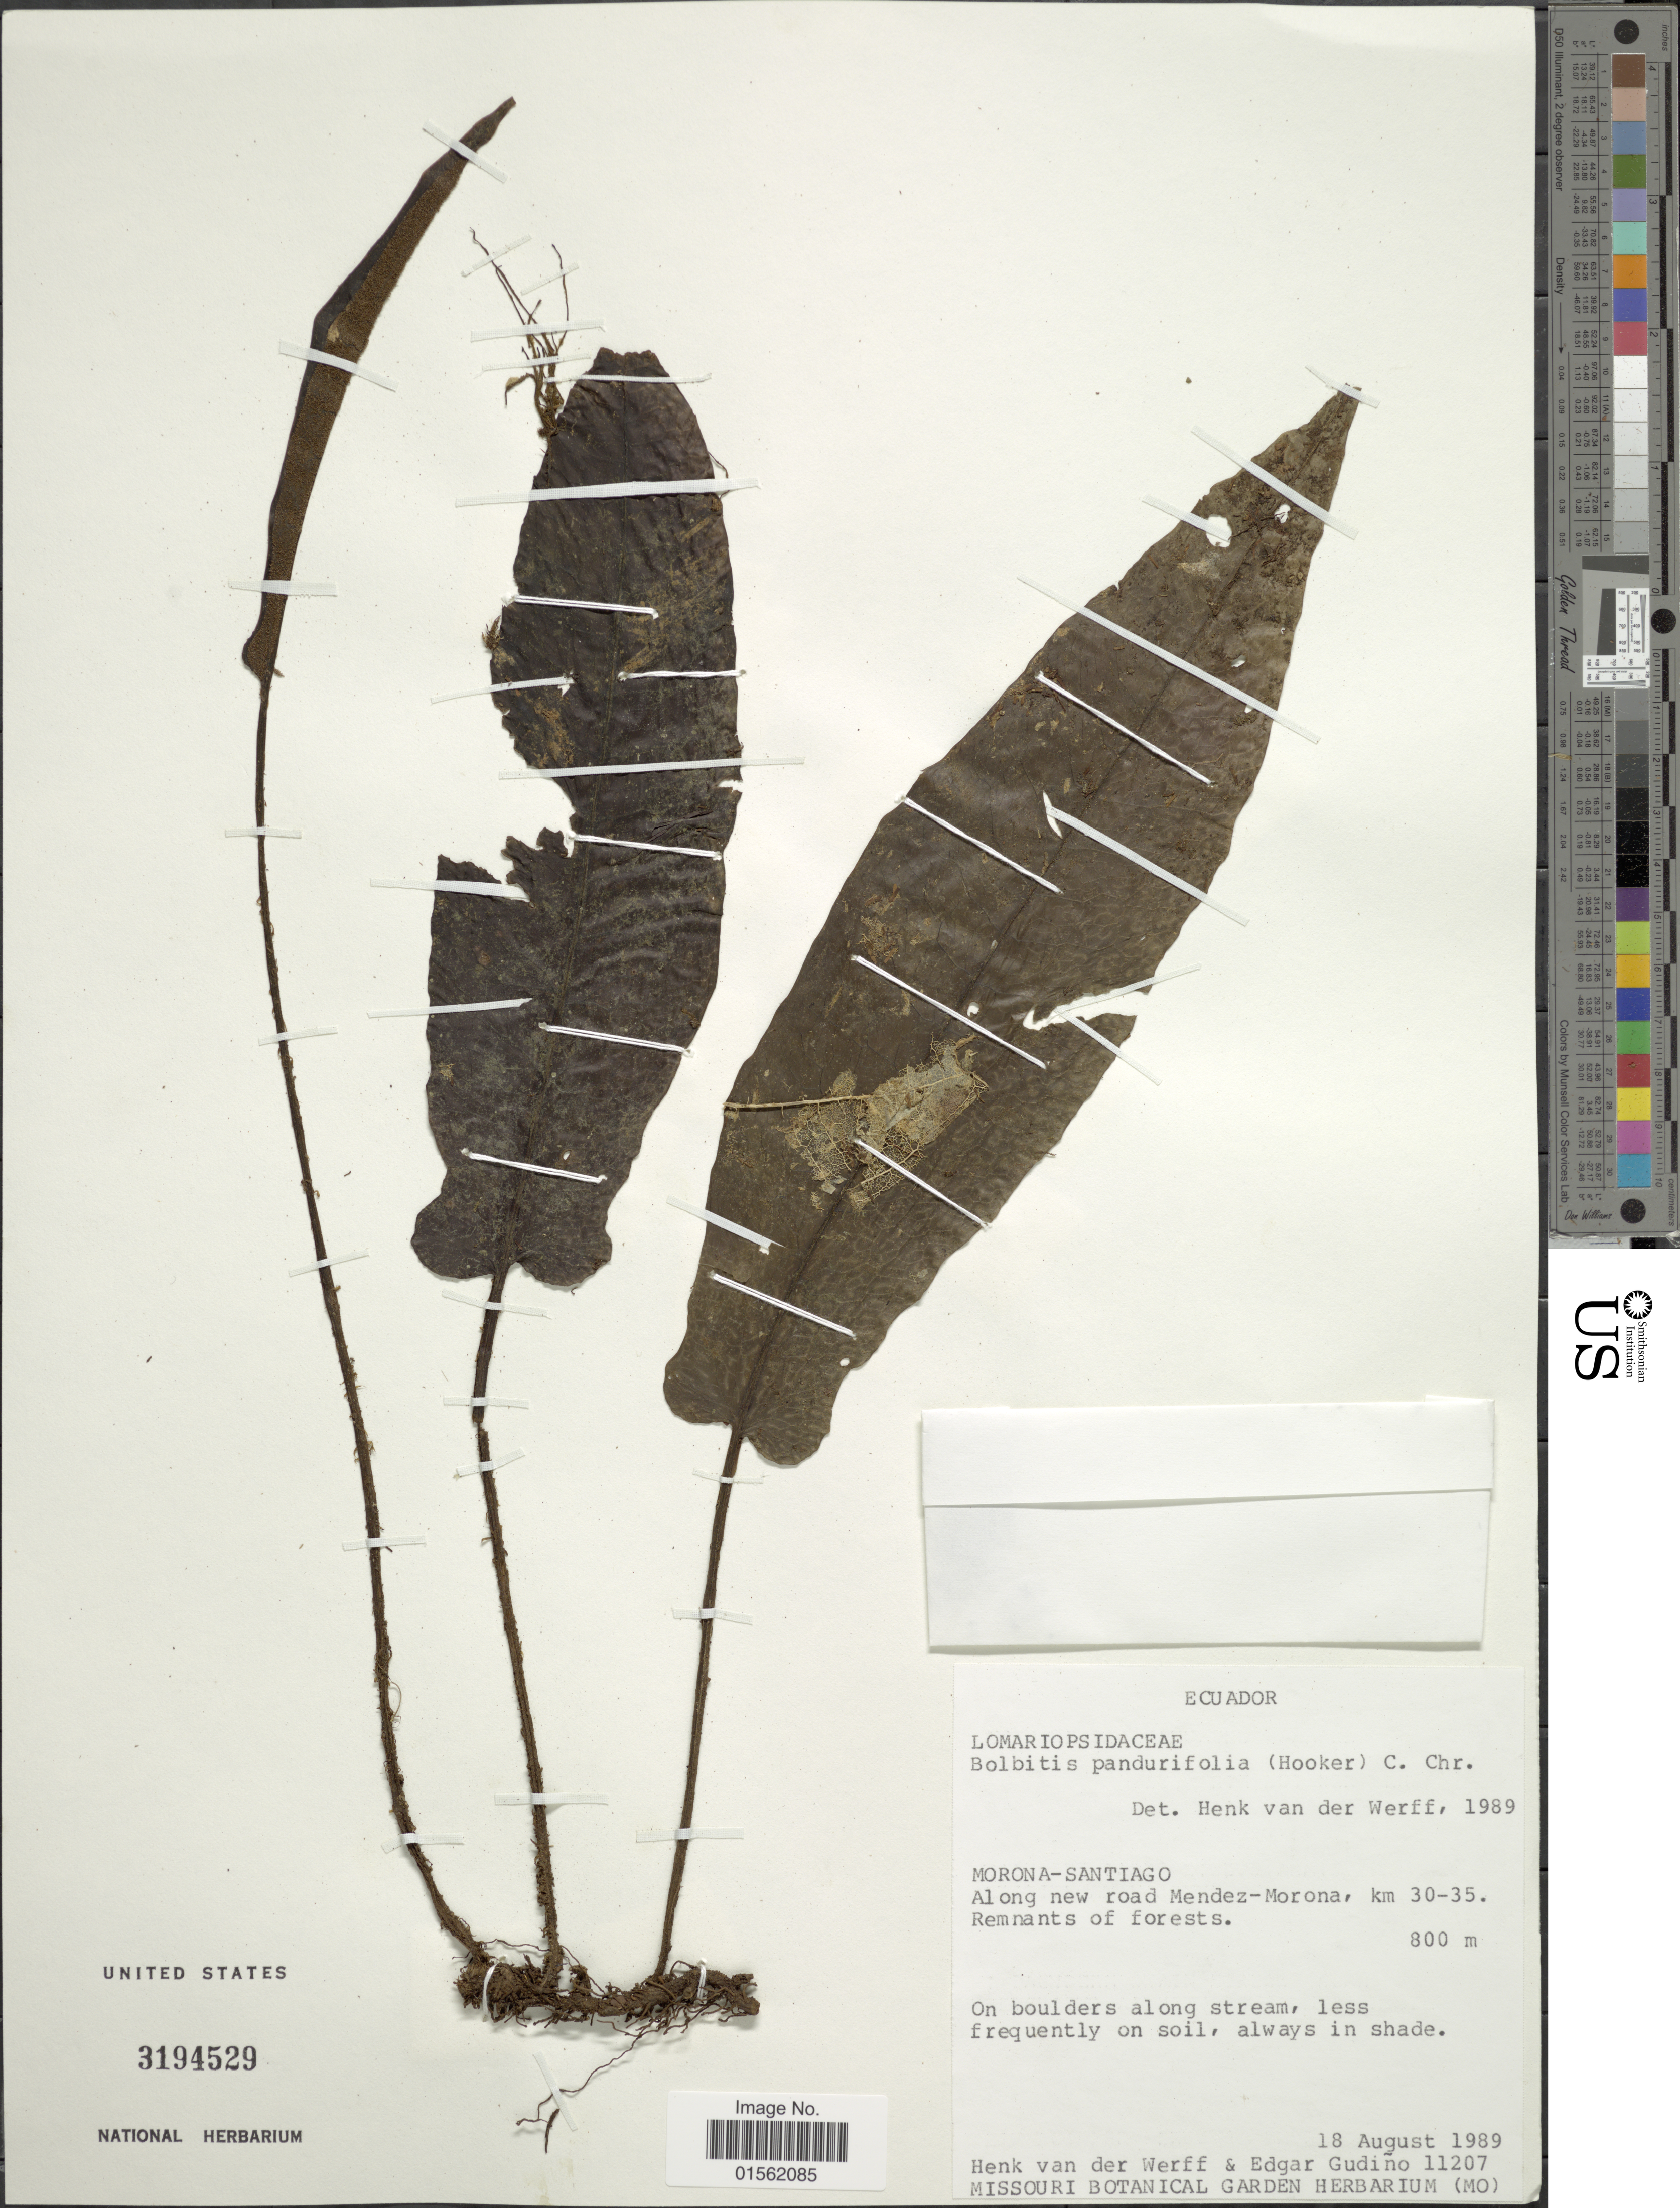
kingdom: Plantae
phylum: Tracheophyta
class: Polypodiopsida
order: Polypodiales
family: Dryopteridaceae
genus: Bolbitis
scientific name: Bolbitis pandurifolia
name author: (Hook.) Ching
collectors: H. van der Werff & E. Gudiño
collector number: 11207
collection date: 1989-08-18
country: Ecuador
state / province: Morona-Santiago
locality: Along new road Mendez-Morona, km 30-35. Remnants of forests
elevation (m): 800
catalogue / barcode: US 3194529